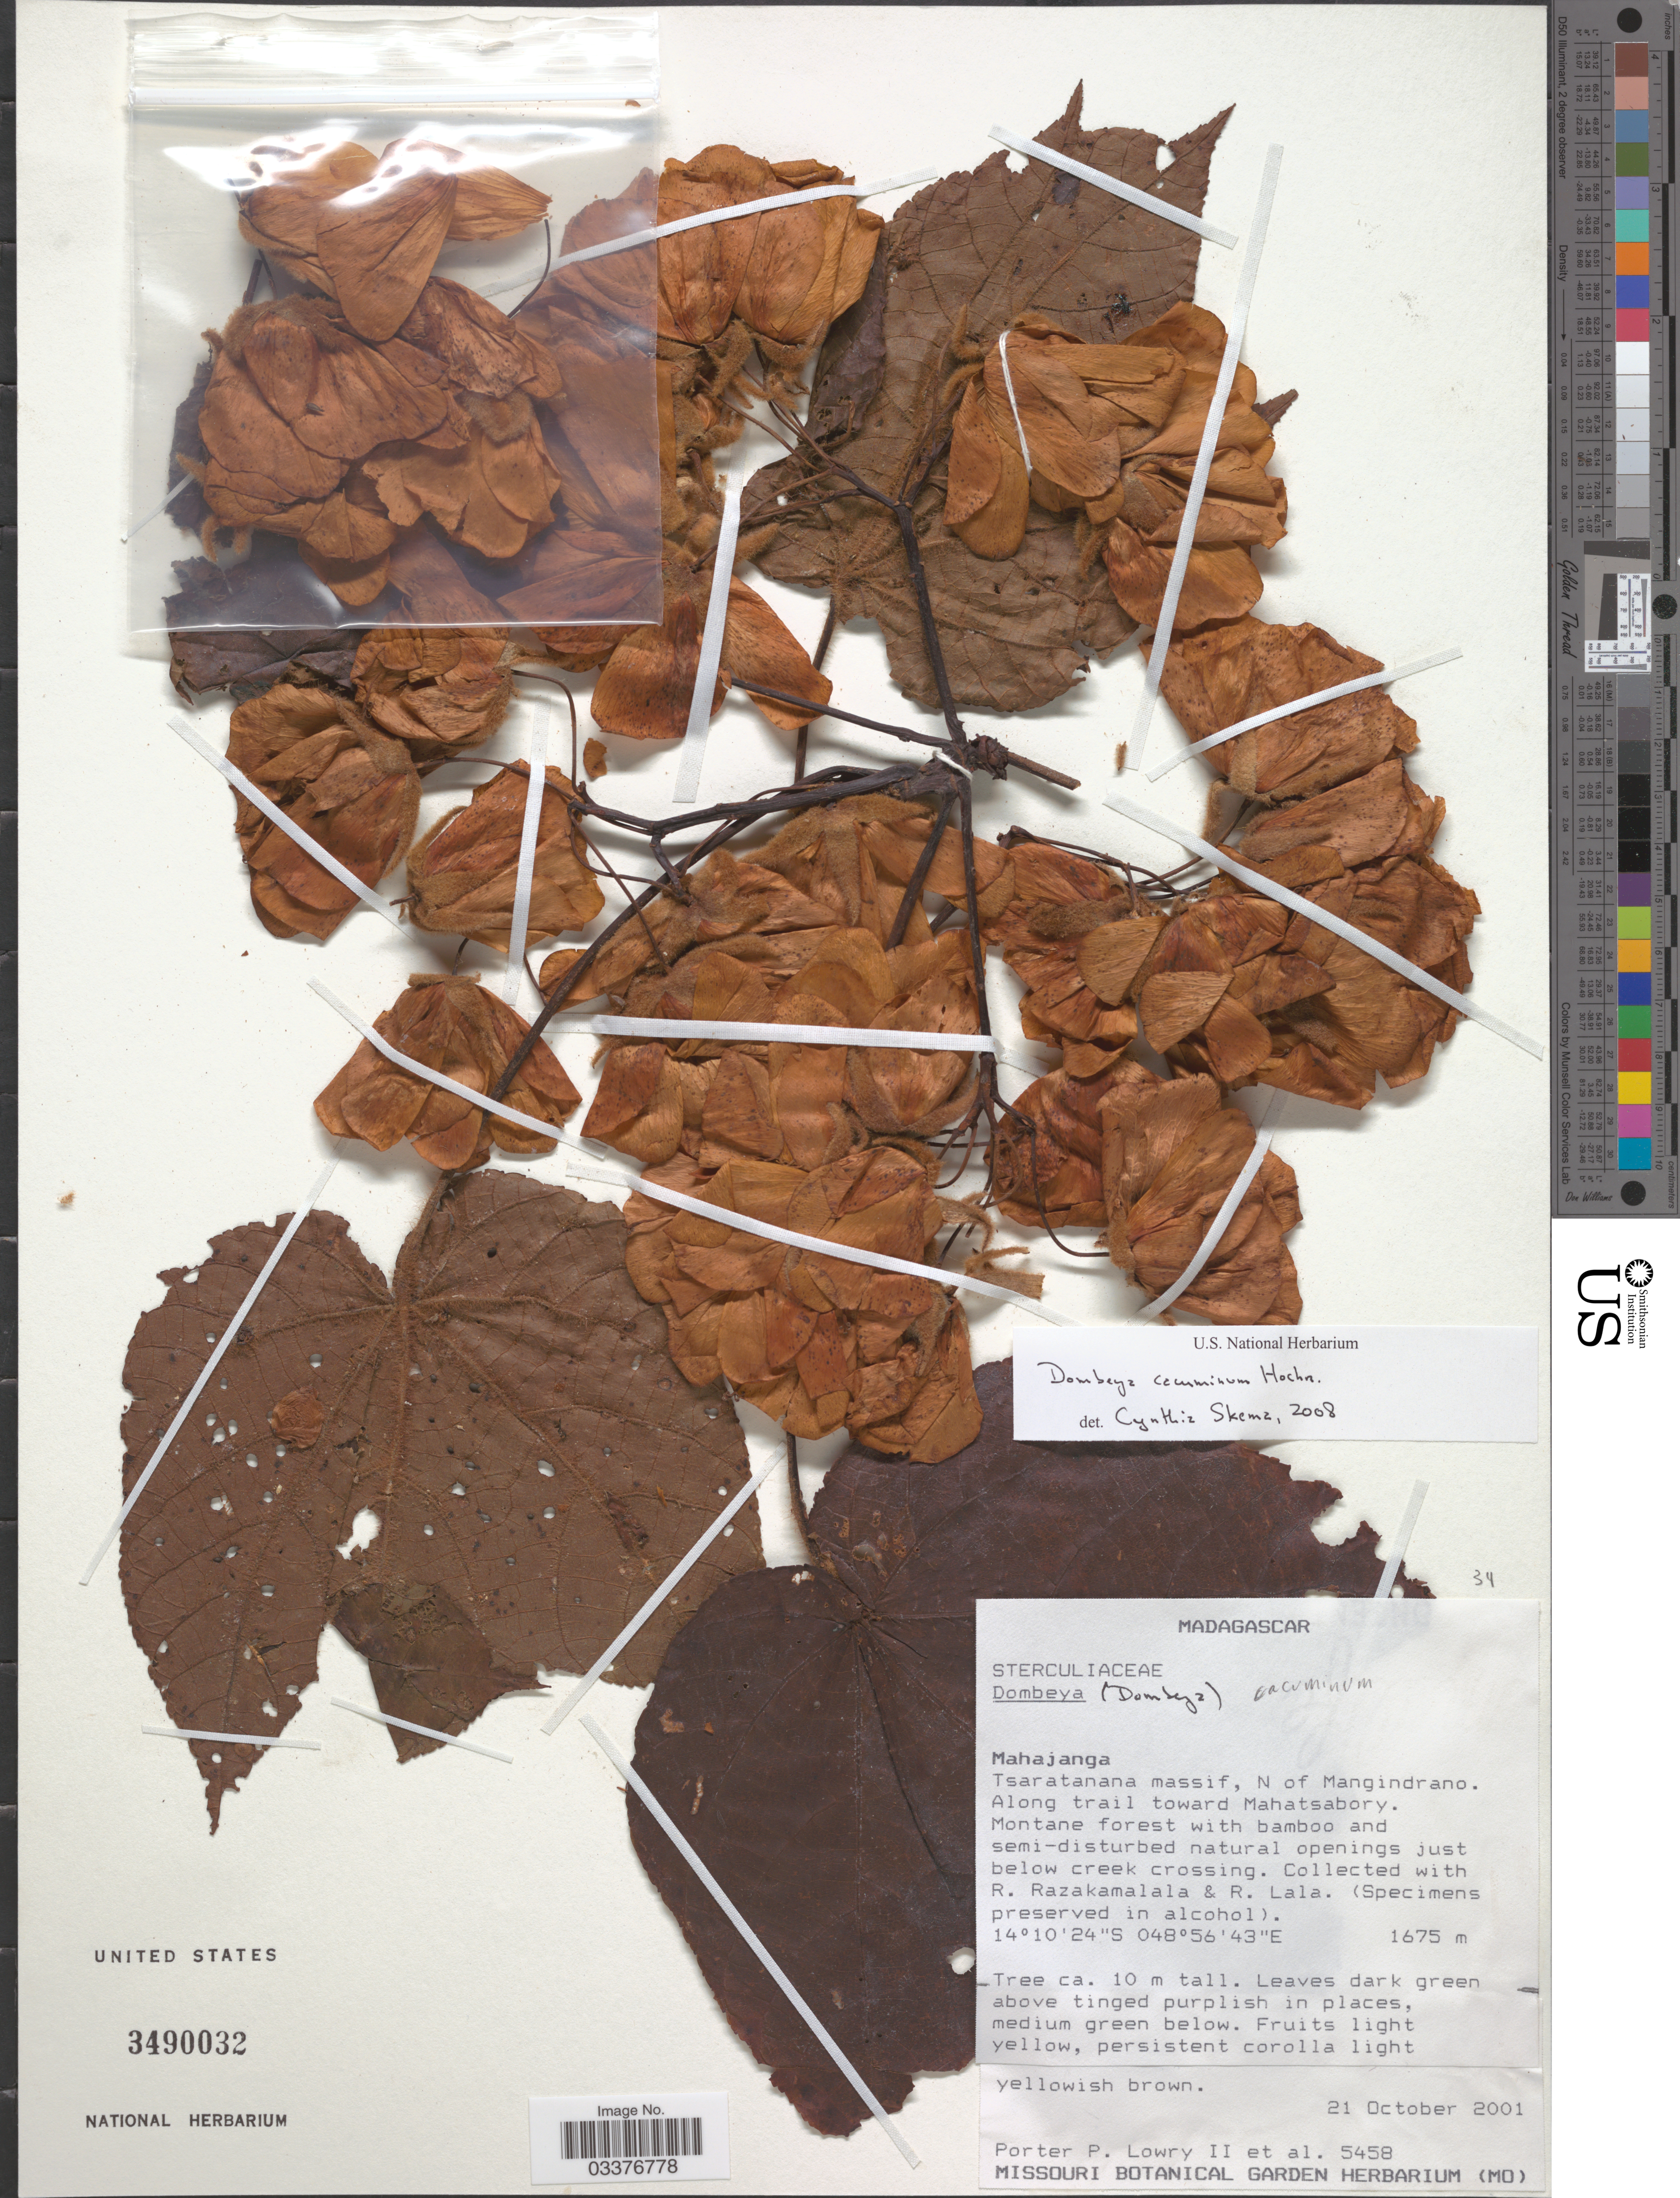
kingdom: Plantae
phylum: Tracheophyta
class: Magnoliopsida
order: Malvales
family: Malvaceae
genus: Dombeya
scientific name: Dombeya cacuminum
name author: Hochr.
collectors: P. P. Lowry, R. Razakamalala & R. Lala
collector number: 5458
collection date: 2001-10-21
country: Madagascar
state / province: Sofia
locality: Tsaratanana massif, N of Mangindrano. Along the trail toward Mahatsabory.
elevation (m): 1675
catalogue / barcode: US 3490032